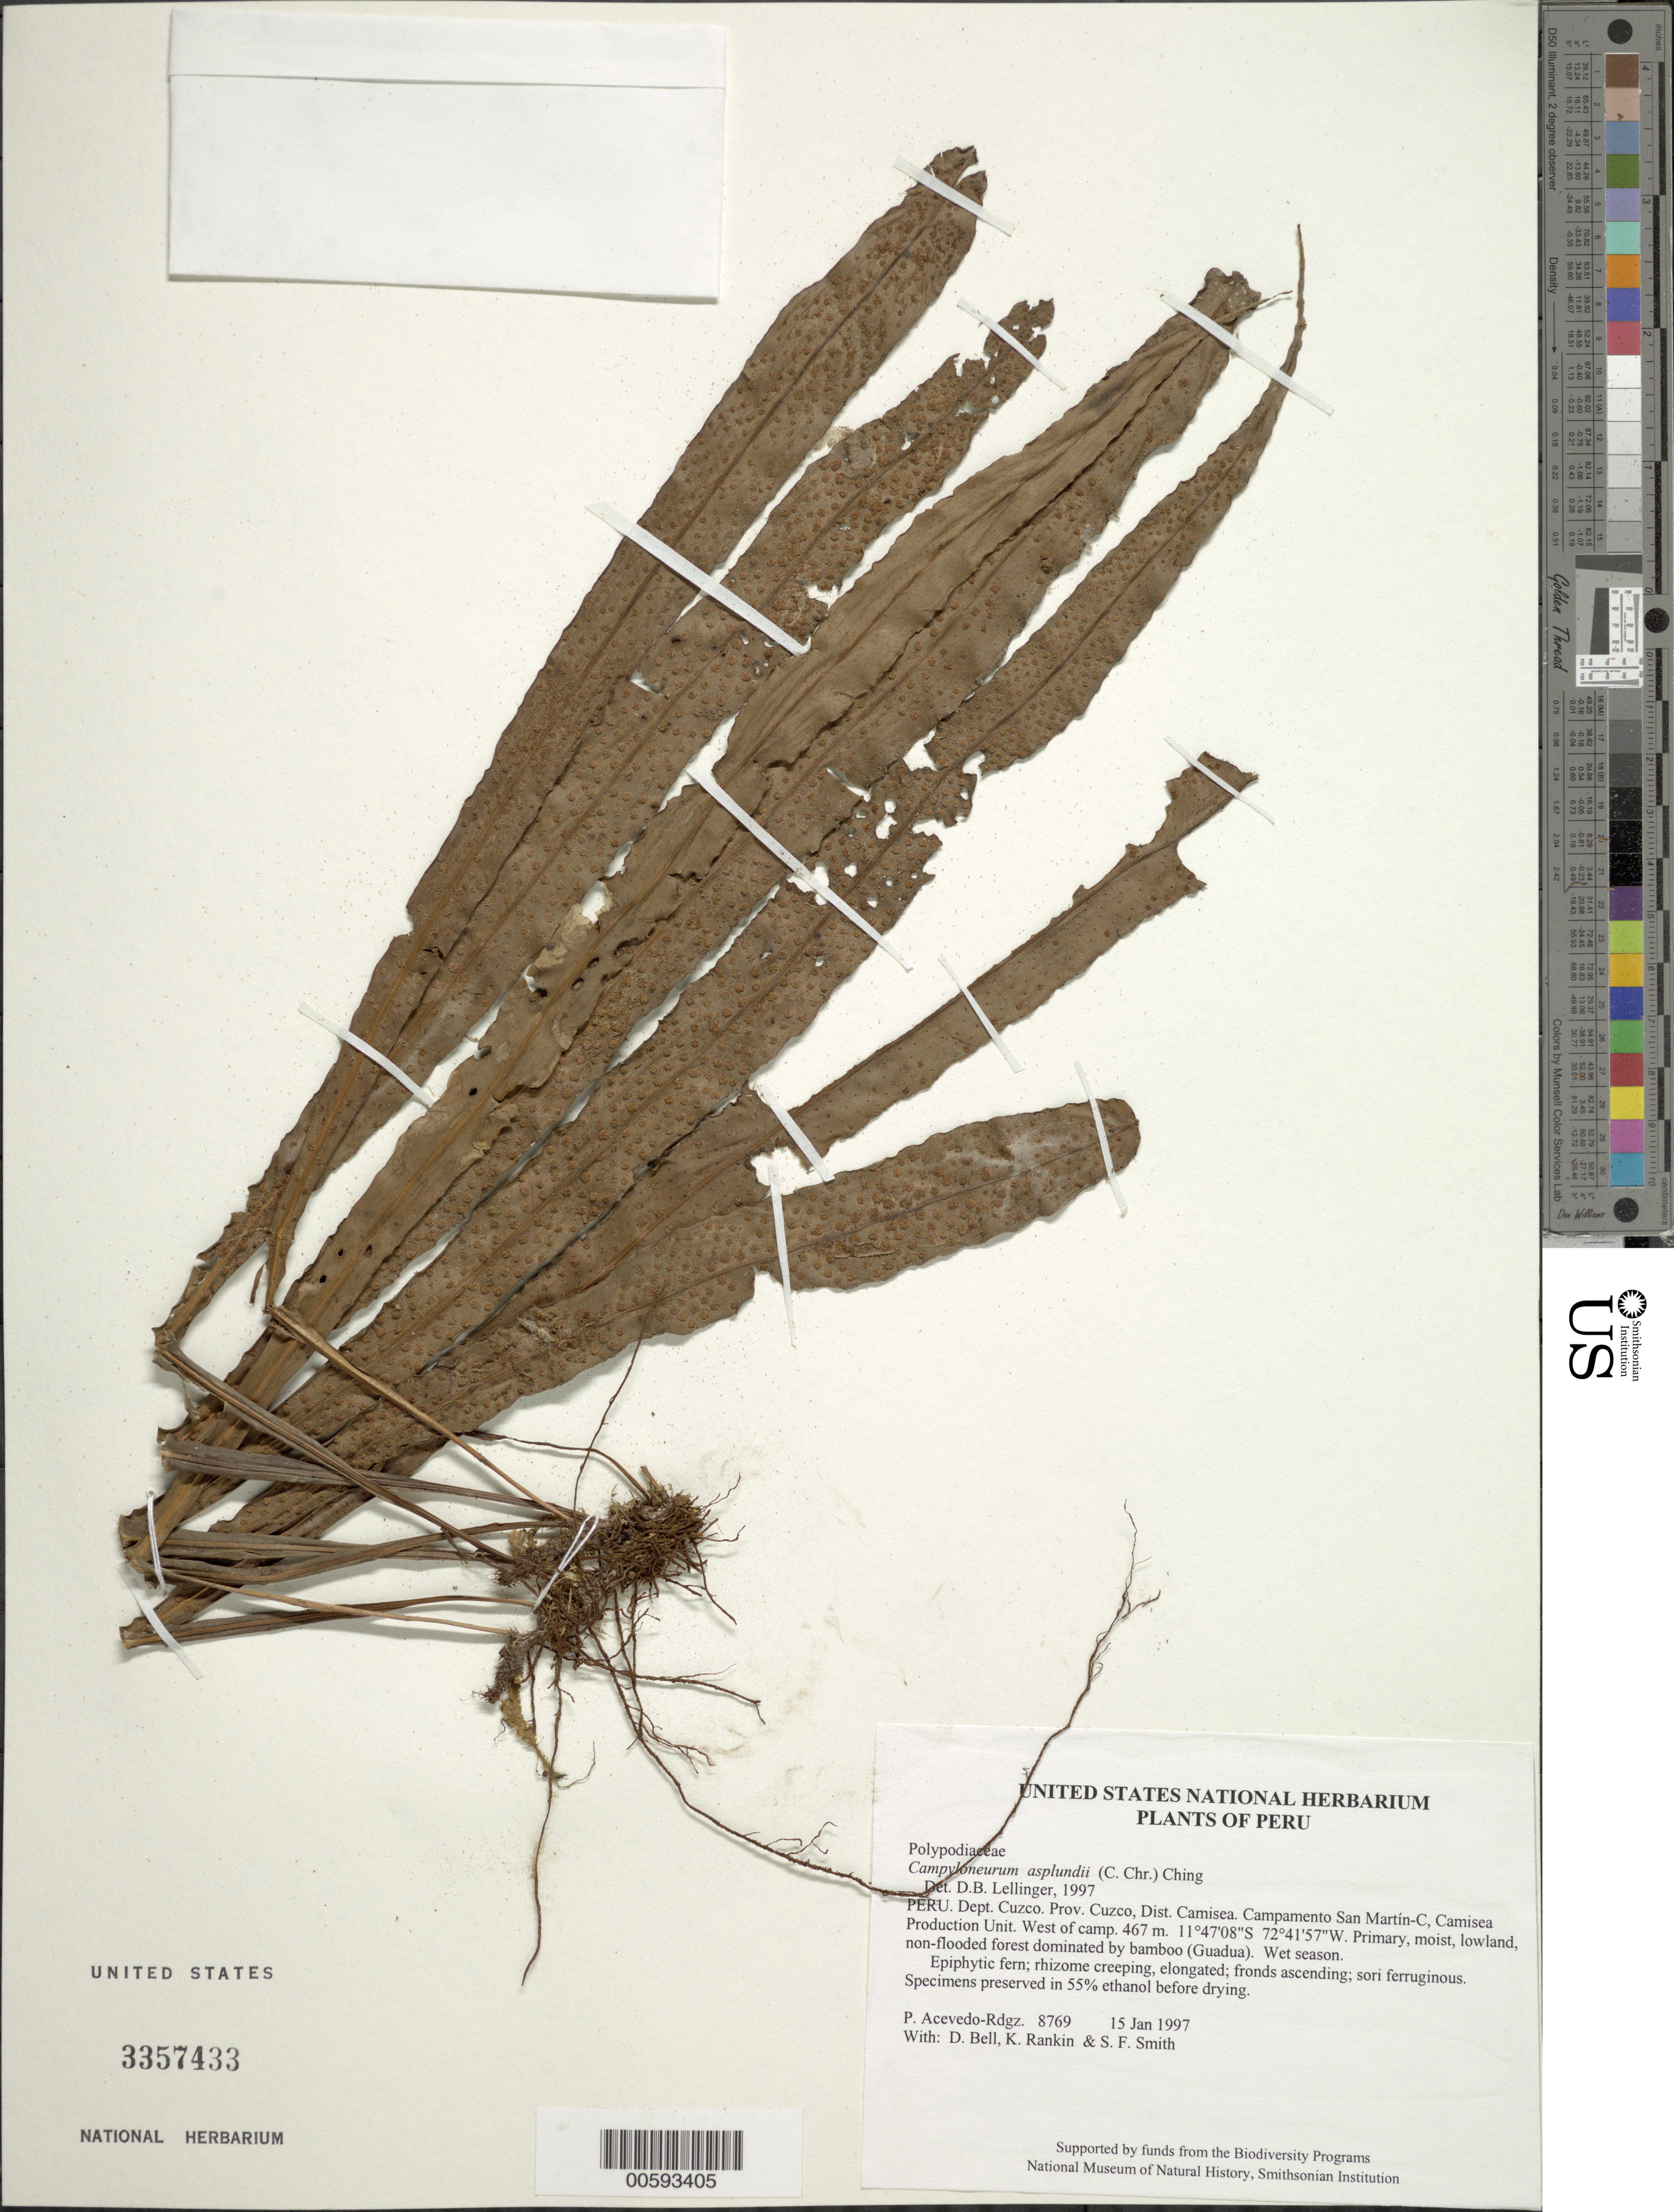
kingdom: Plantae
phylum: Tracheophyta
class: Polypodiopsida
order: Polypodiales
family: Polypodiaceae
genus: Campyloneurum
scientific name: Campyloneurum asplundii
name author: (C. Chr.) Ching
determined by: Lellinger, David B., (BOT), Smithsonian Institution - National Museum of Natural History (UNITED STATES)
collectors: P. Acevedo-Rodr., D. A. Bell, K. B. Rankin & S.F. Smith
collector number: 8769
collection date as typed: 15 Jan 1997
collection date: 1997-01-15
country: Peru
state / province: Cusco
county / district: Cusco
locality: Districto Camisea, Campamento San Martín-C, Camisea Production Unit. West of camp.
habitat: Primary, moist, lowland, non-flooded forest dominated by bamboo (Guadua). Wet season.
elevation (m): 467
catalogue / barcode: US 3357433